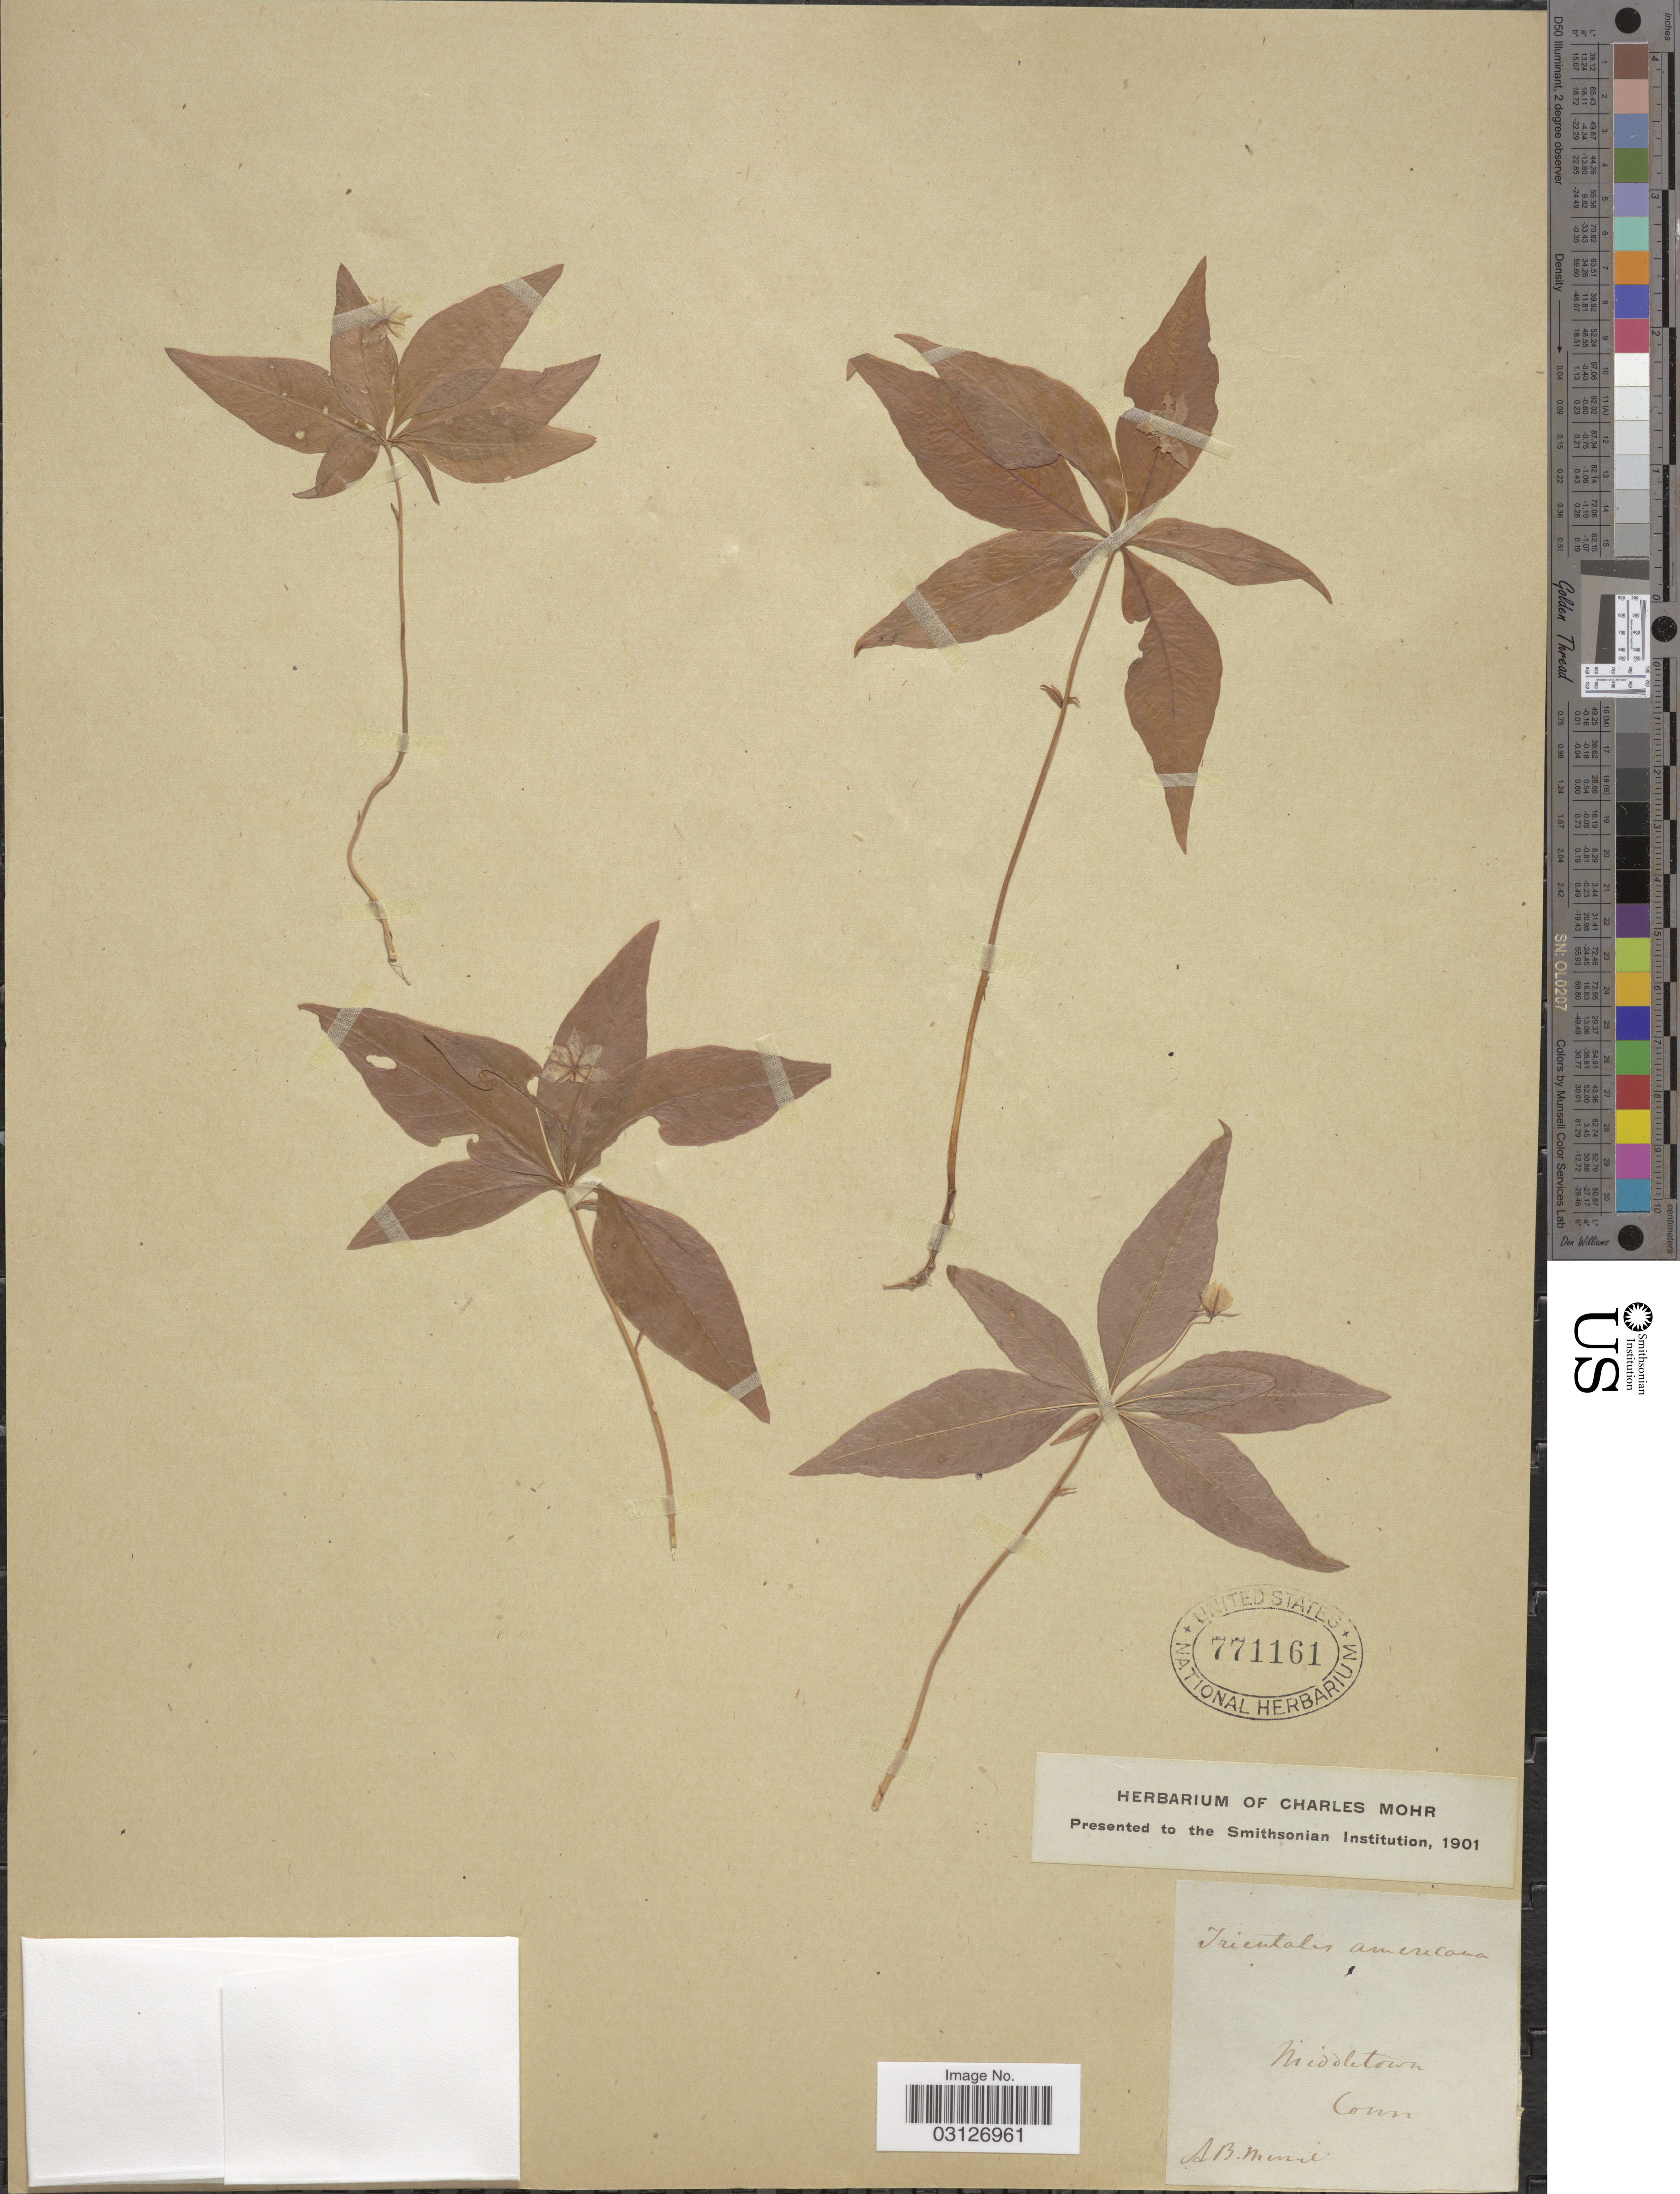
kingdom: Plantae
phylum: Tracheophyta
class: Magnoliopsida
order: Ericales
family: Primulaceae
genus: Trientalis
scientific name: Trientalis americana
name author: Pursh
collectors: A. Murie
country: United States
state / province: Connecticut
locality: Middletown. Conn.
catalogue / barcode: US 771161